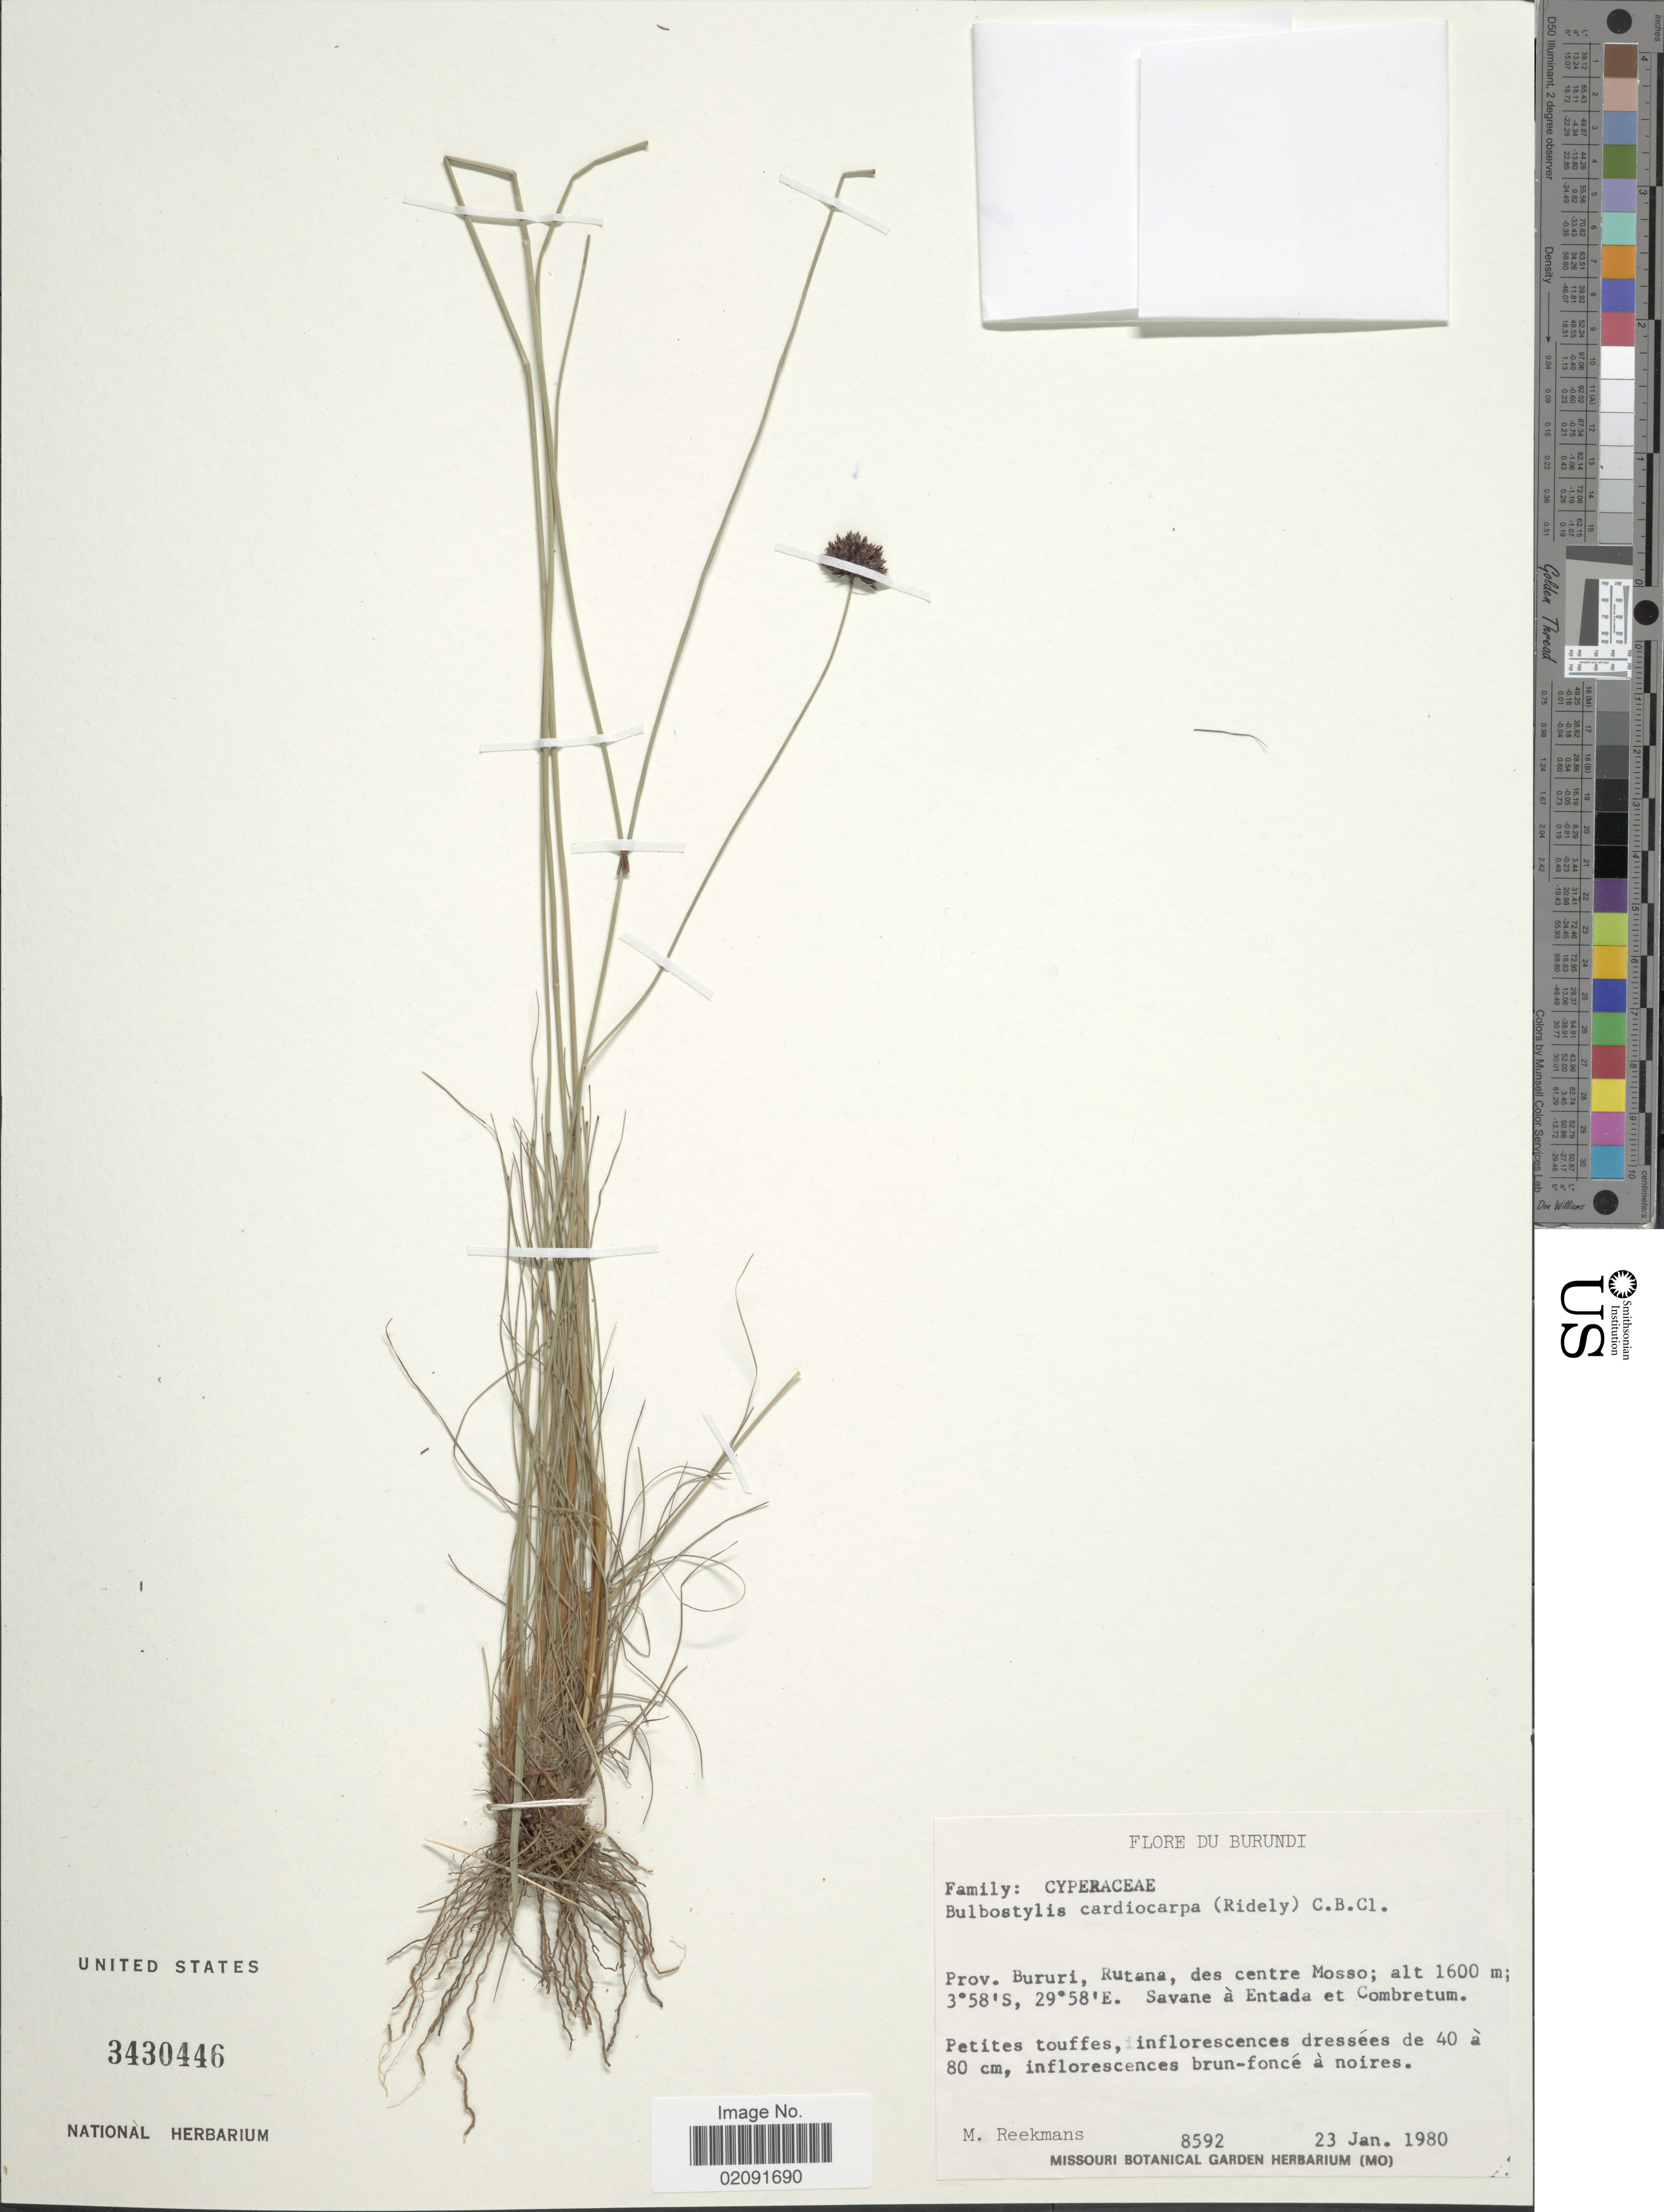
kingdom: Plantae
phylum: Tracheophyta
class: Liliopsida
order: Poales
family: Cyperaceae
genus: Bulbostylis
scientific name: Bulbostylis filamentosa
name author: (Vahl) C.B. Clarke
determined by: Strong, Mark T., (BOT), Smithsonian Institution - National Museum of Natural History (UNITED STATES)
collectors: M. Reekmans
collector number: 8592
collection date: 1980-01-23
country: Burundi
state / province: Bururi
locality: Rutana, des centre Mosso; Savane à Entada et Combretum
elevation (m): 1600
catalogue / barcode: US 3430446